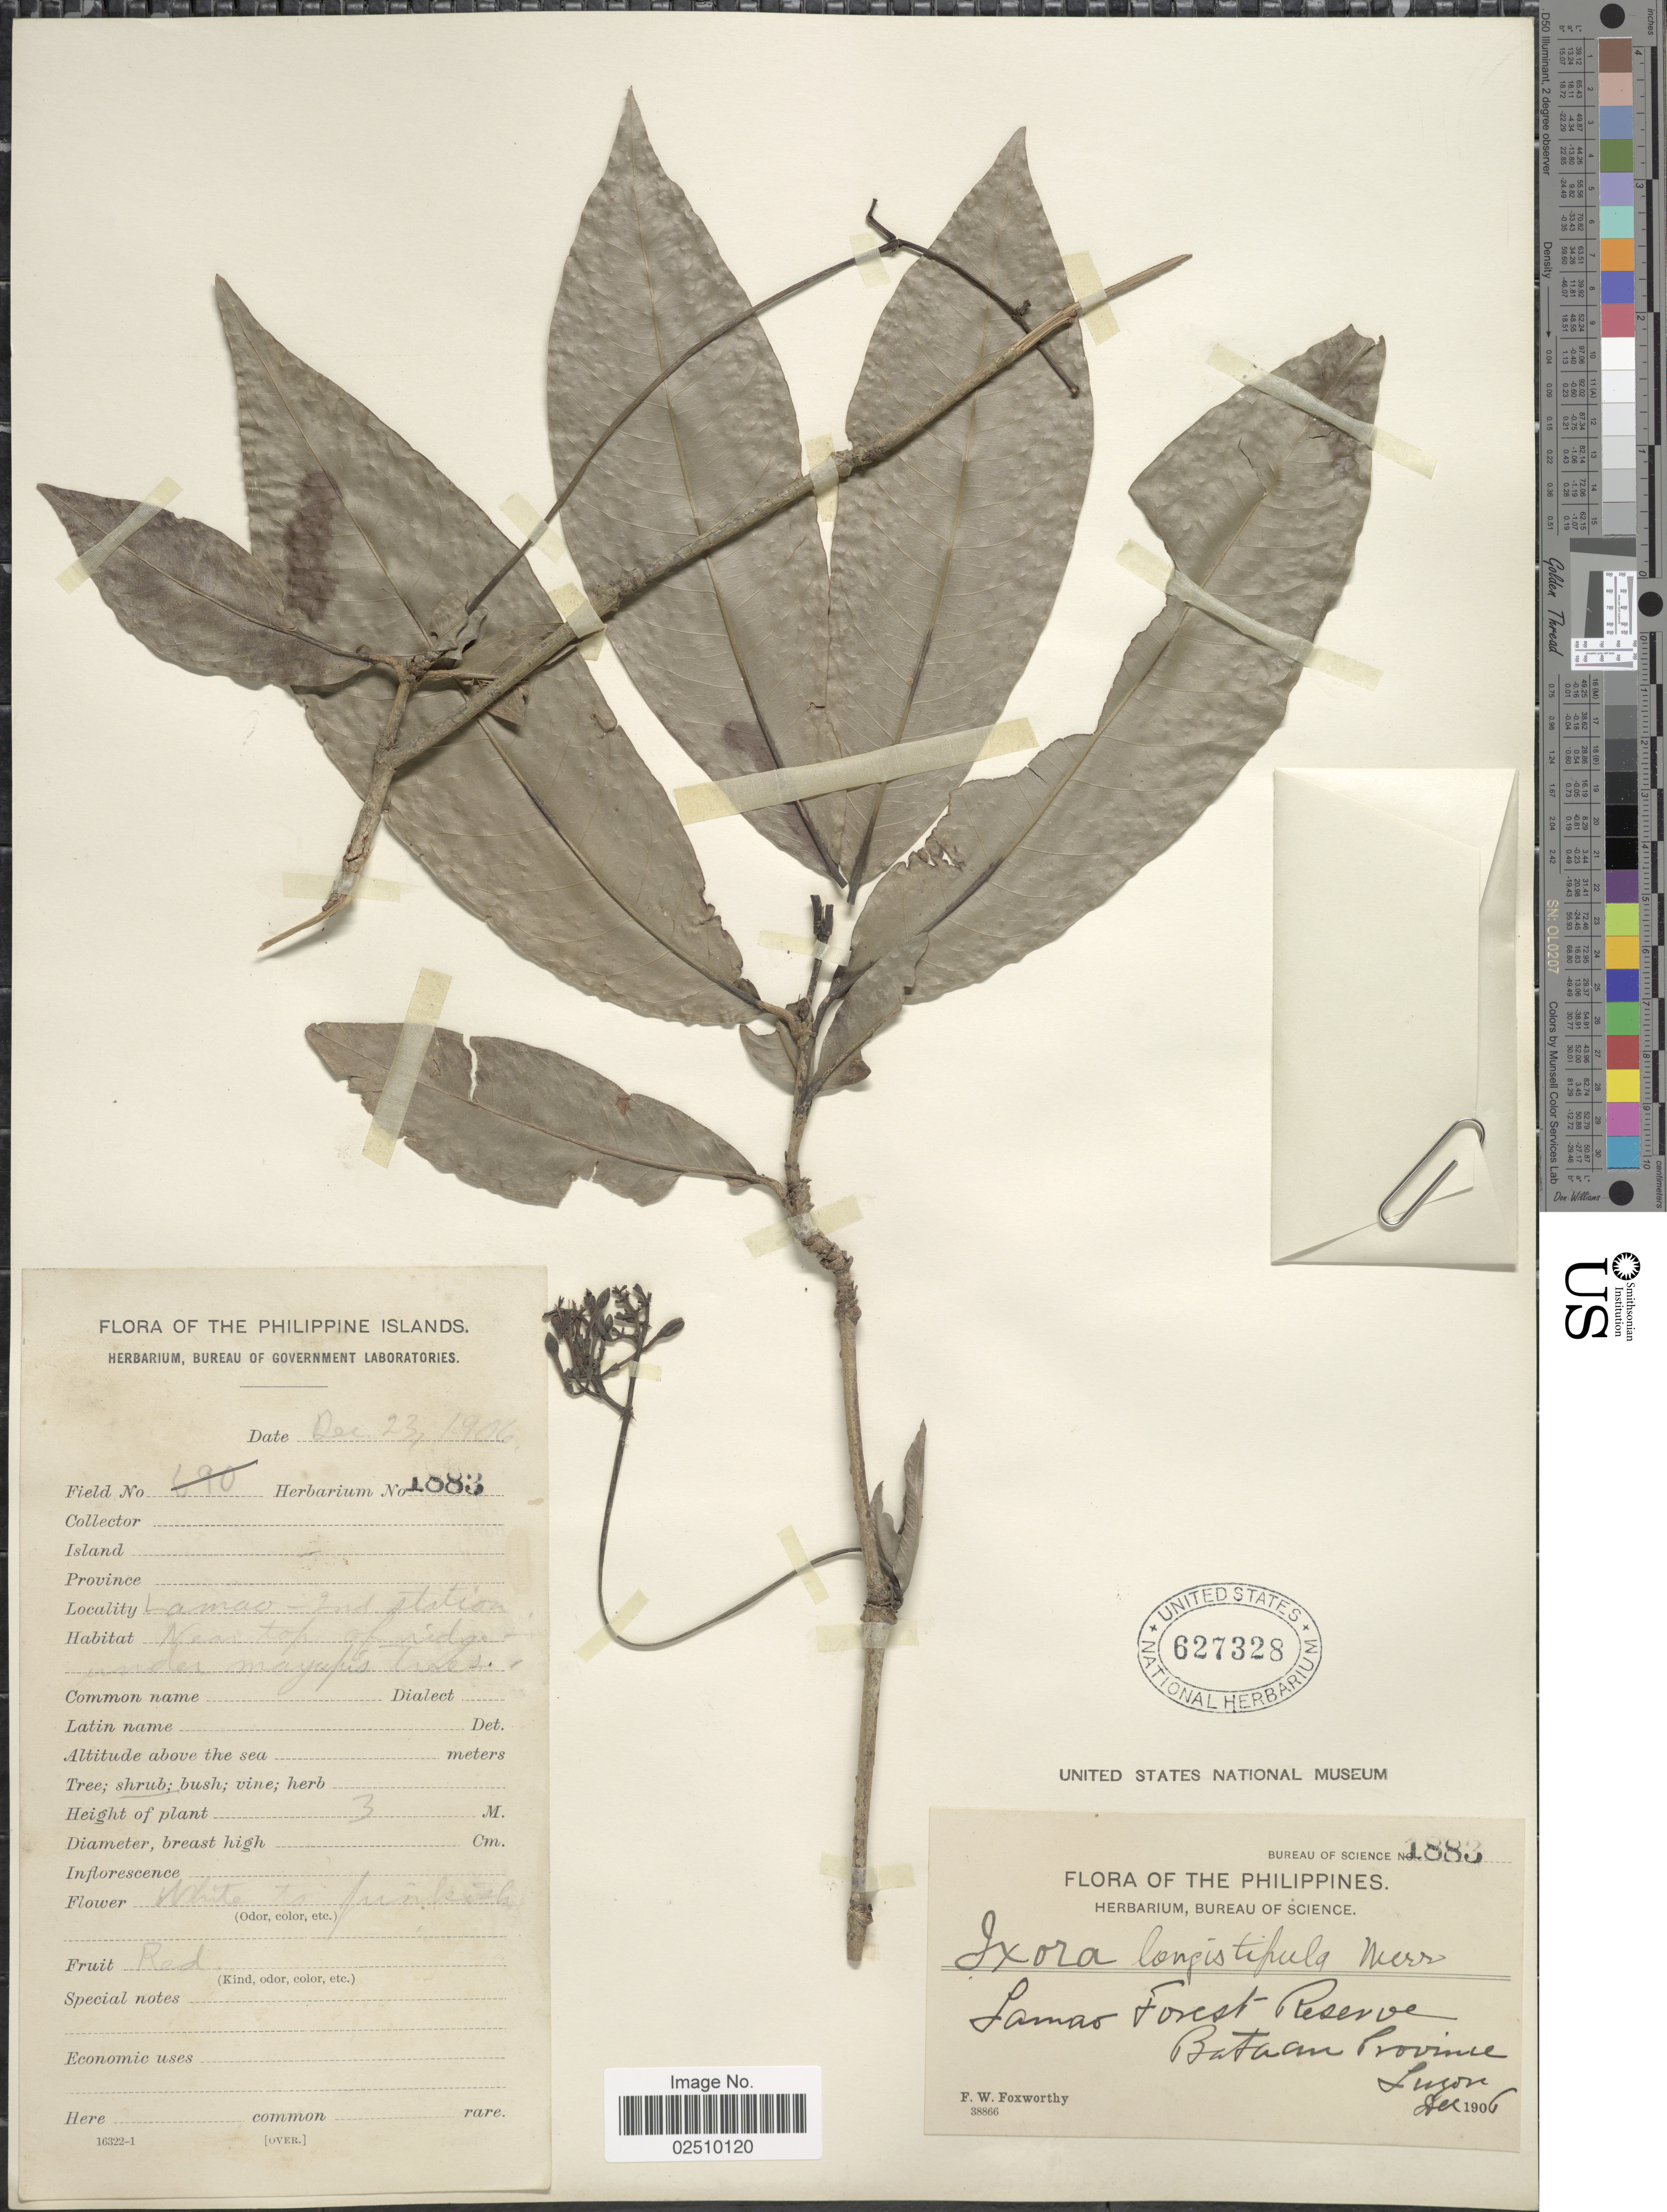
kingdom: Plantae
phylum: Tracheophyta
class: Magnoliopsida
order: Gentianales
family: Rubiaceae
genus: Ixora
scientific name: Ixora longistipula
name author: Merr.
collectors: F. W. Foxworthy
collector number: Bureau of Science 1883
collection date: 1906-12-23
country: Philippines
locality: Lamao Forest Reserve, Bataan Province, Luzon. near top of ridge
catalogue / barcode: US 627328